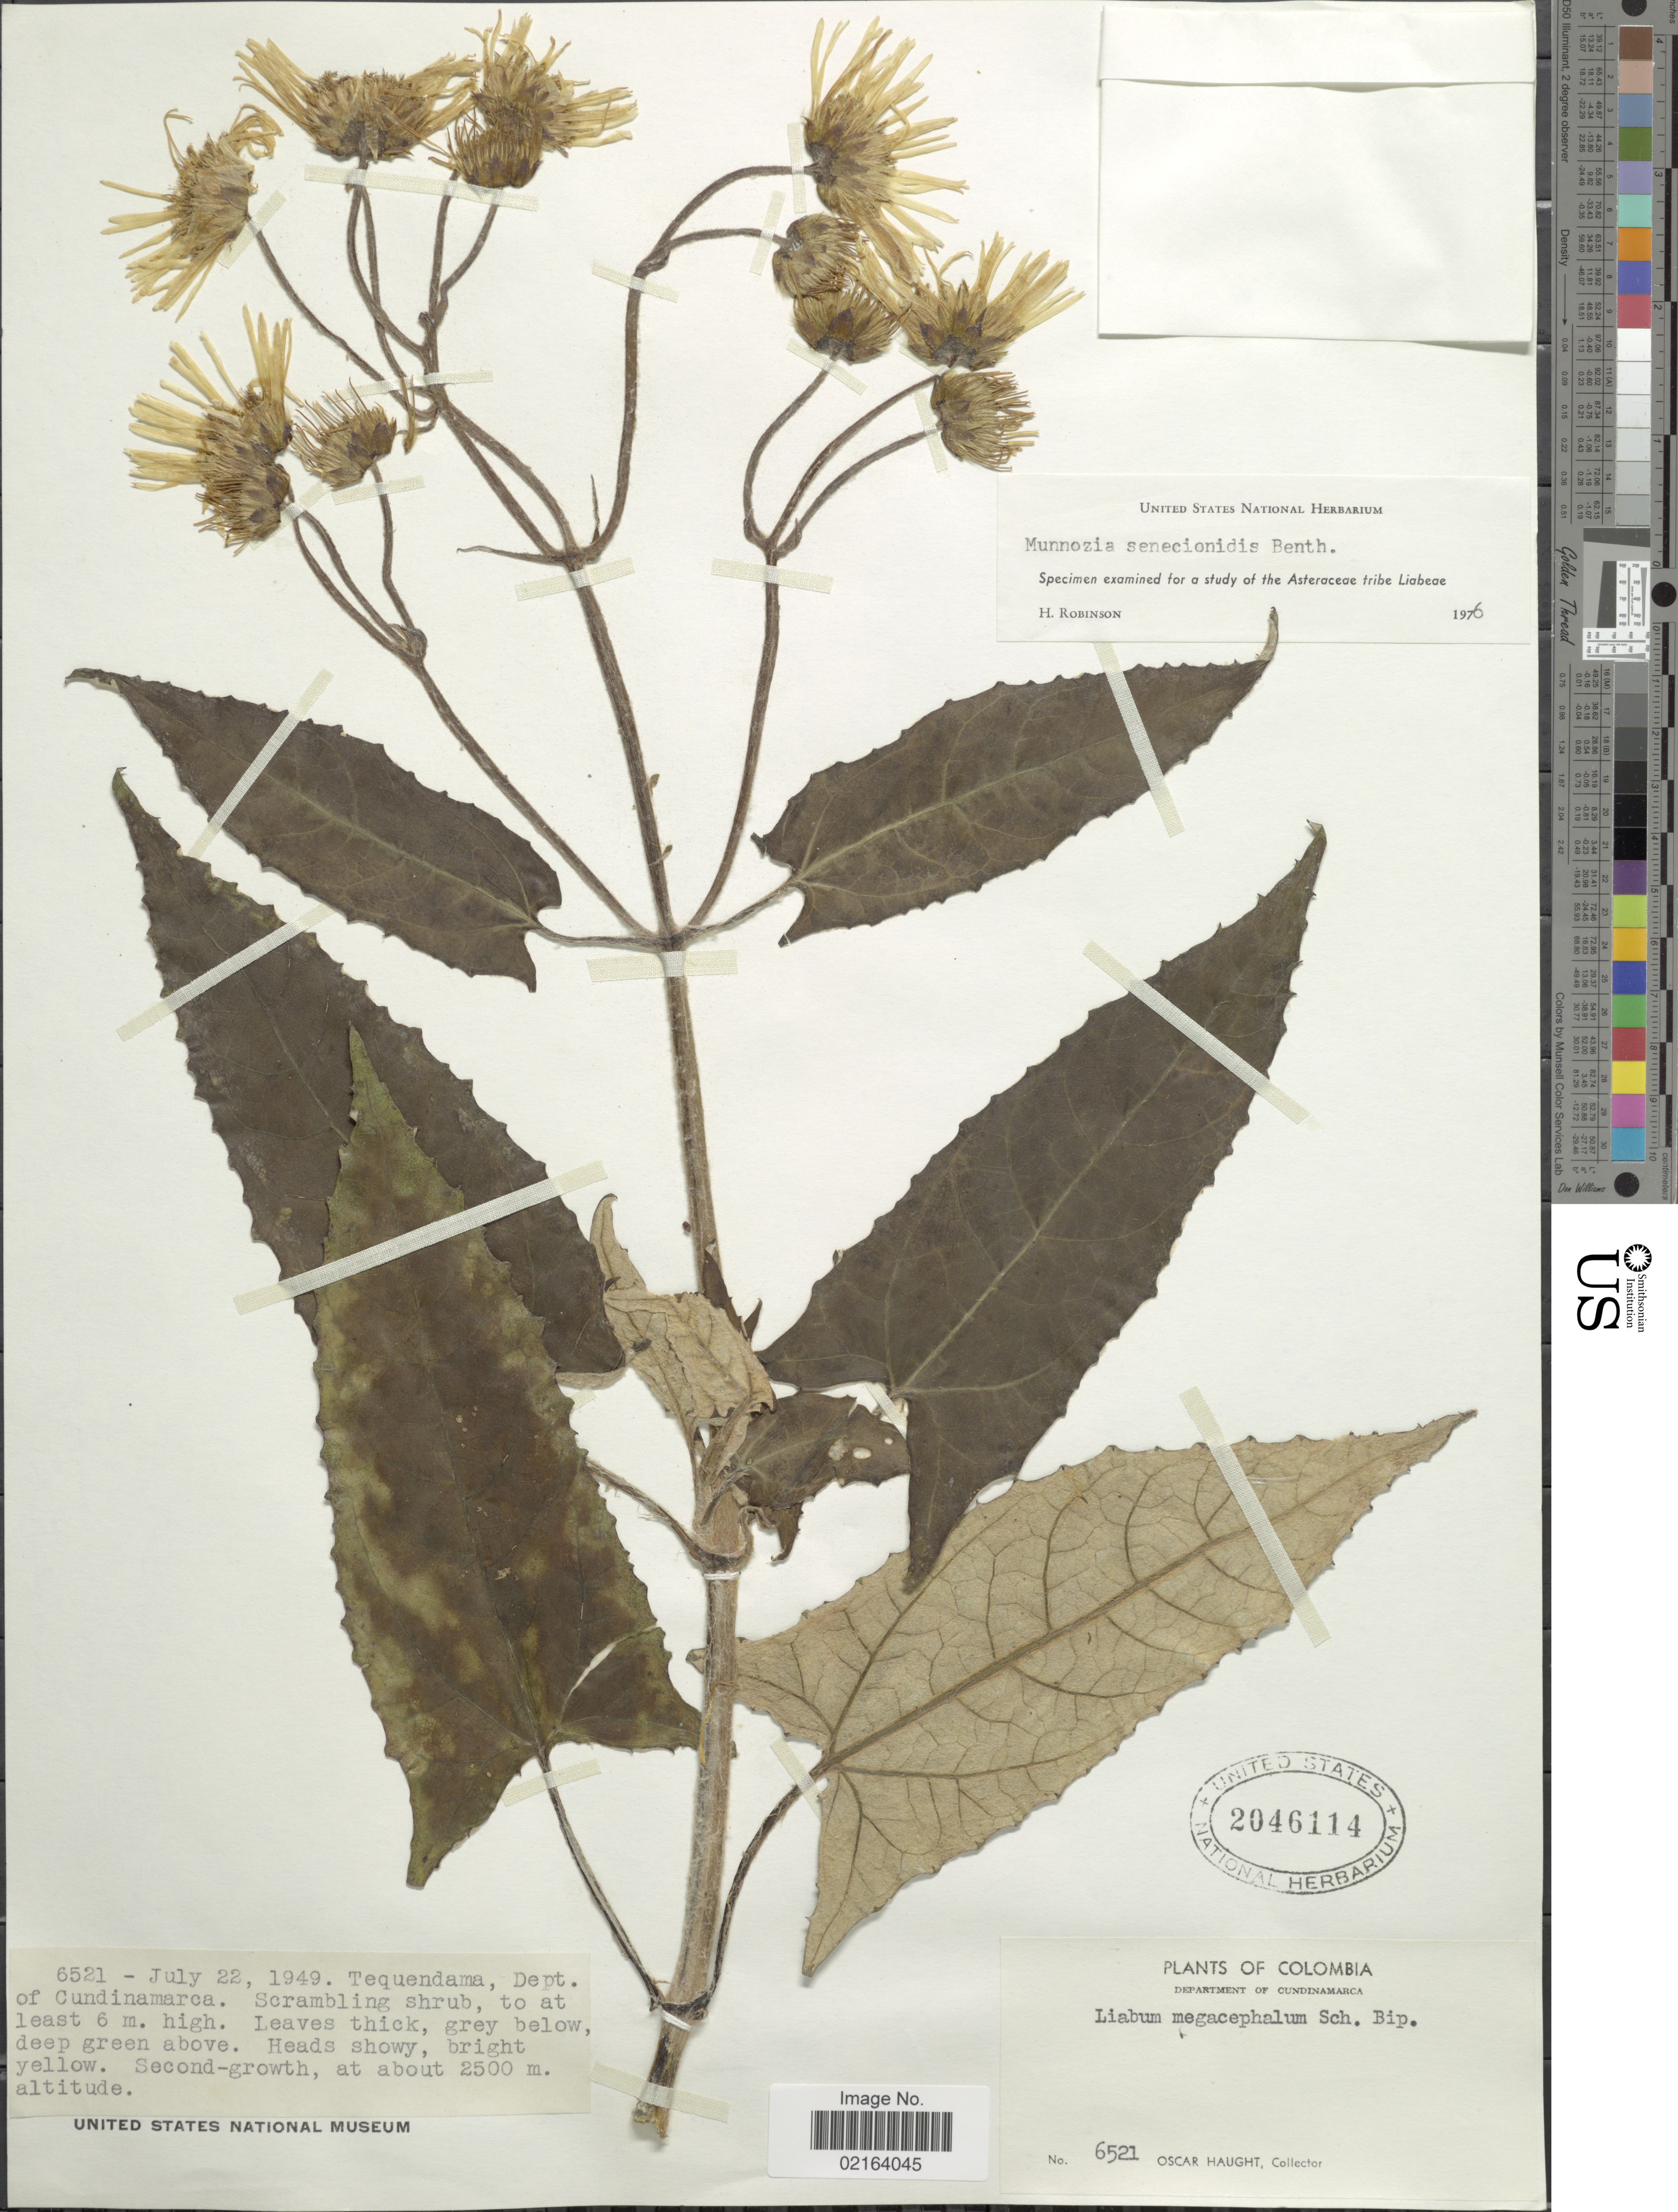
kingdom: Plantae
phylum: Tracheophyta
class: Magnoliopsida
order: Asterales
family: Asteraceae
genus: Munnozia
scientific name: Munnozia senecionidis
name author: Benth.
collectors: O. L. Haught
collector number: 6521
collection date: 1949-07-22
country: Colombia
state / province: Cundinamarca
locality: Tequendama, Dept. of Cundinamarca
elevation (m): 2500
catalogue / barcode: US 2046114